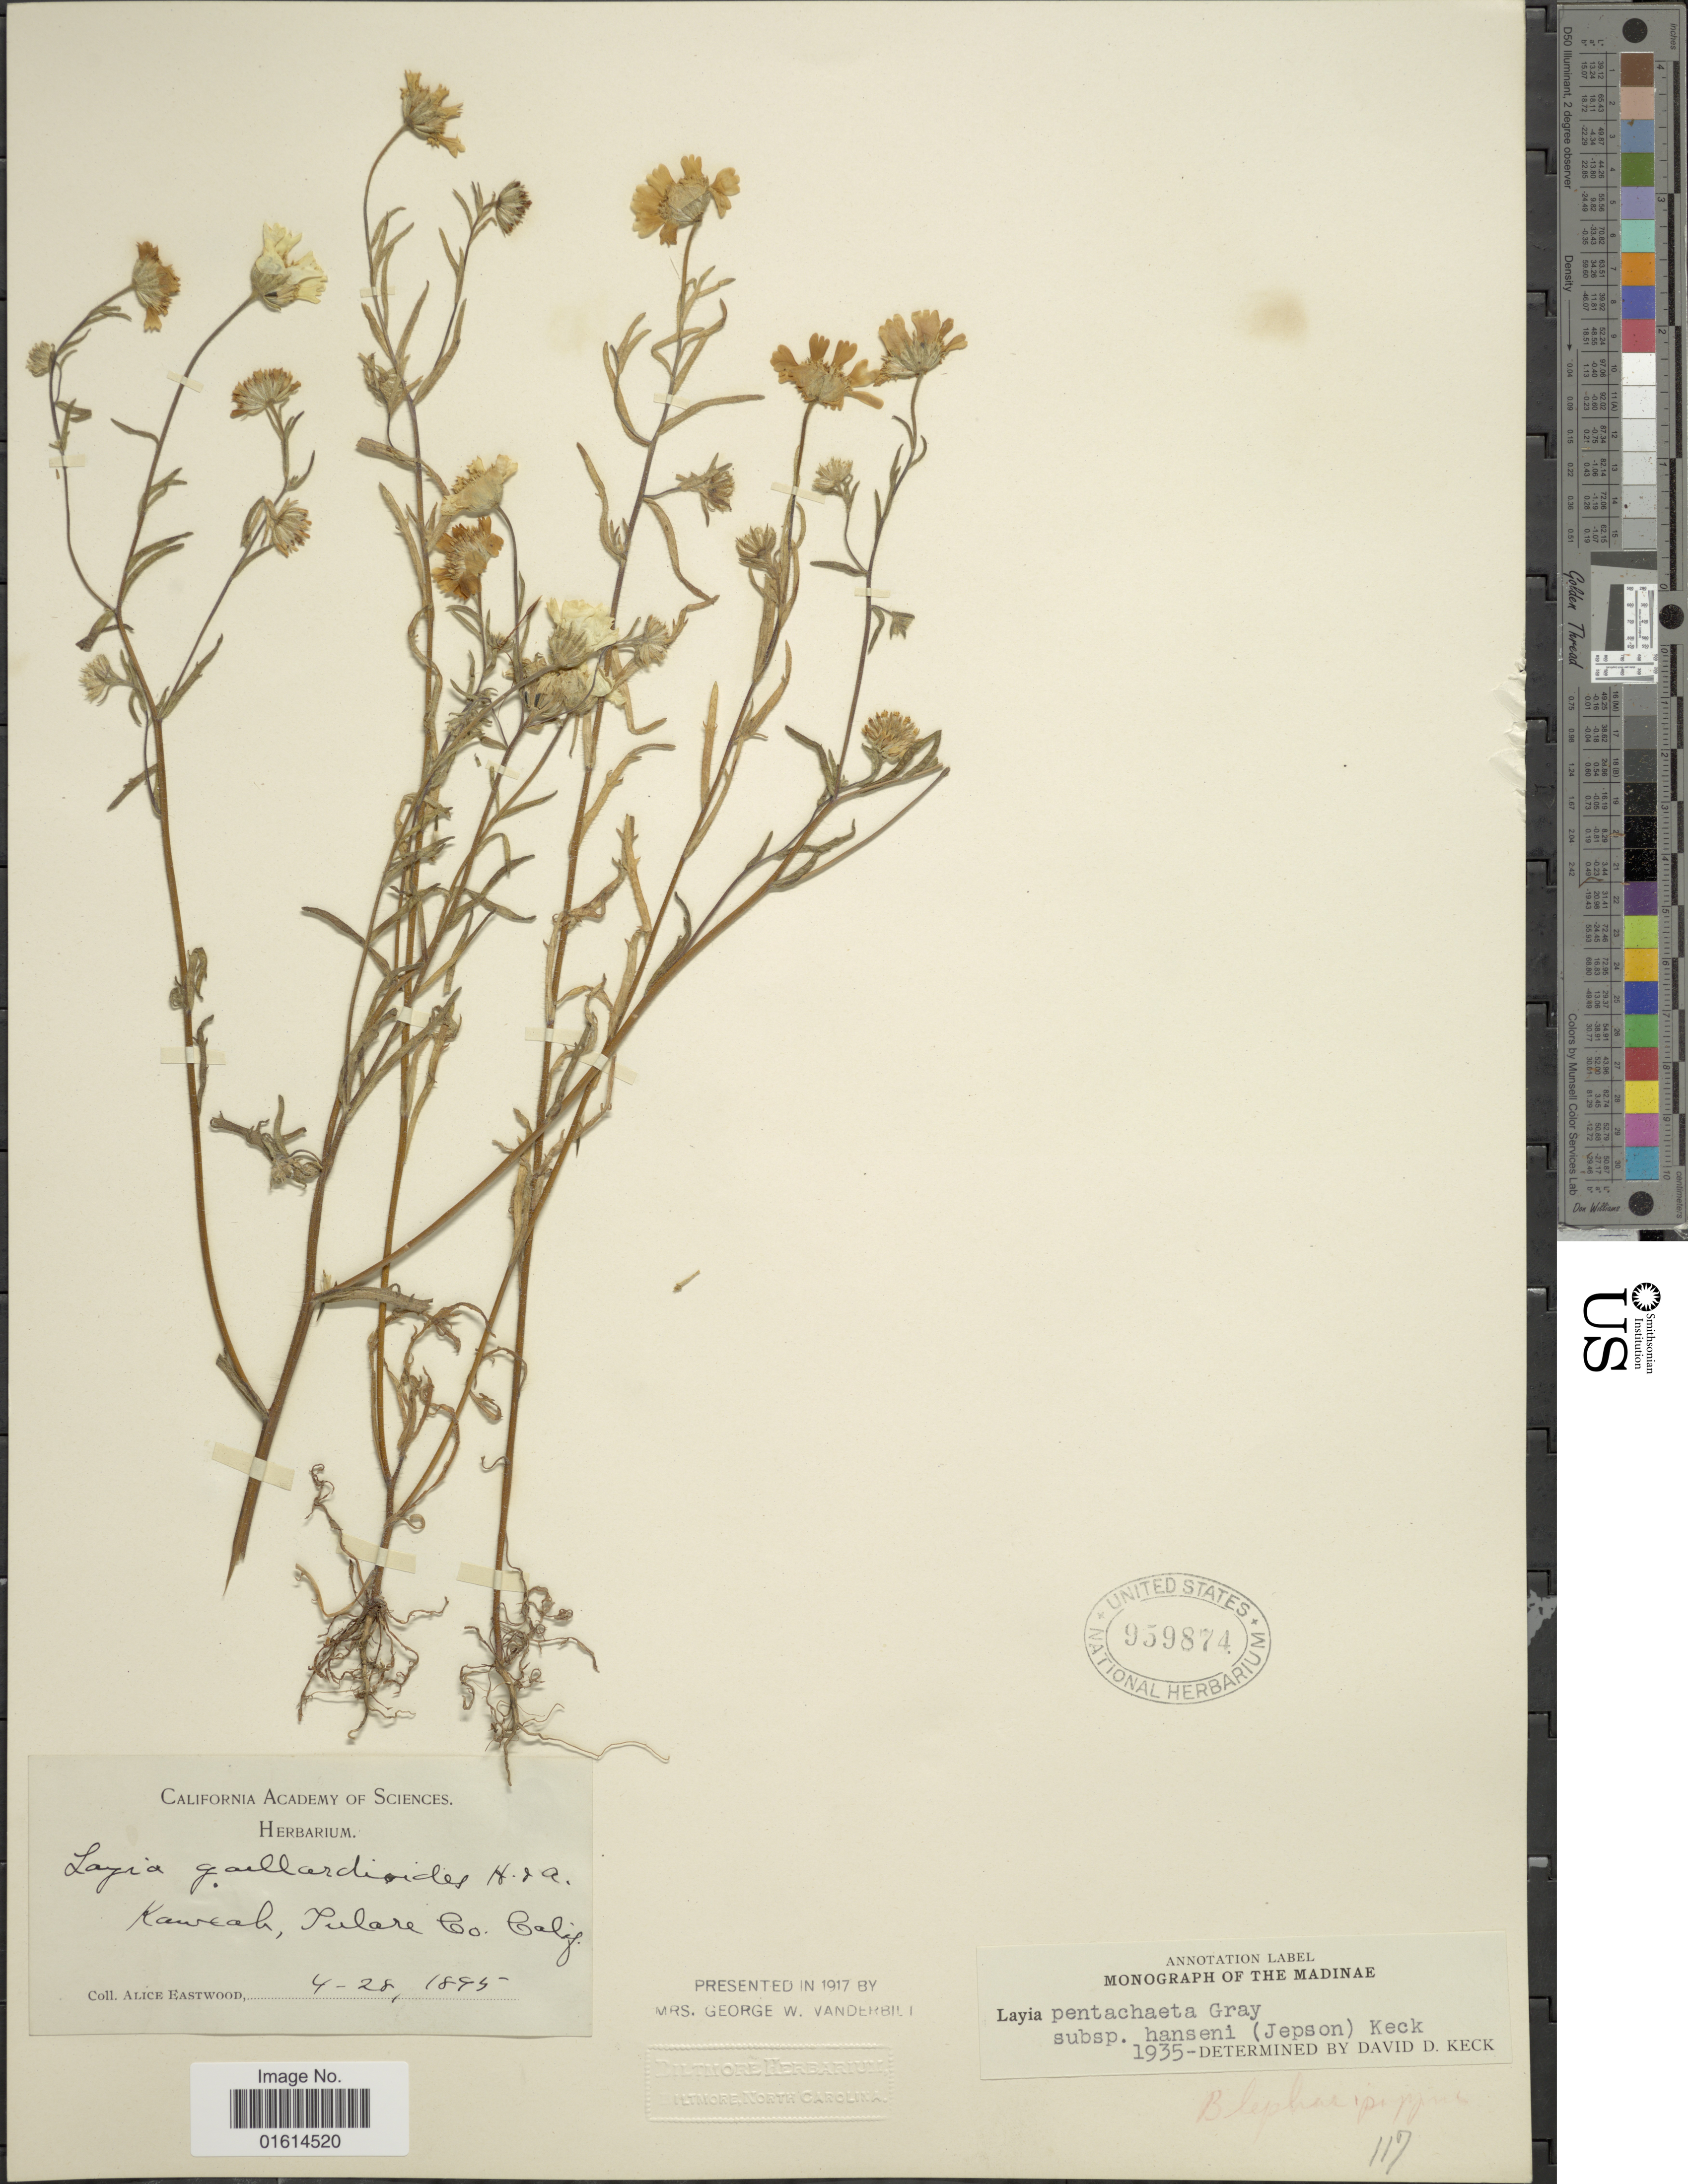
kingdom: Plantae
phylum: Tracheophyta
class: Magnoliopsida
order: Asterales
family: Asteraceae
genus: Layia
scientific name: Layia pentachaeta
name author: A. Gray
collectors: A. Eastwood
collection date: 1895-04-28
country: United States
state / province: California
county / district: Tulare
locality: Kaweah, Tulare Co.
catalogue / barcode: US 959874